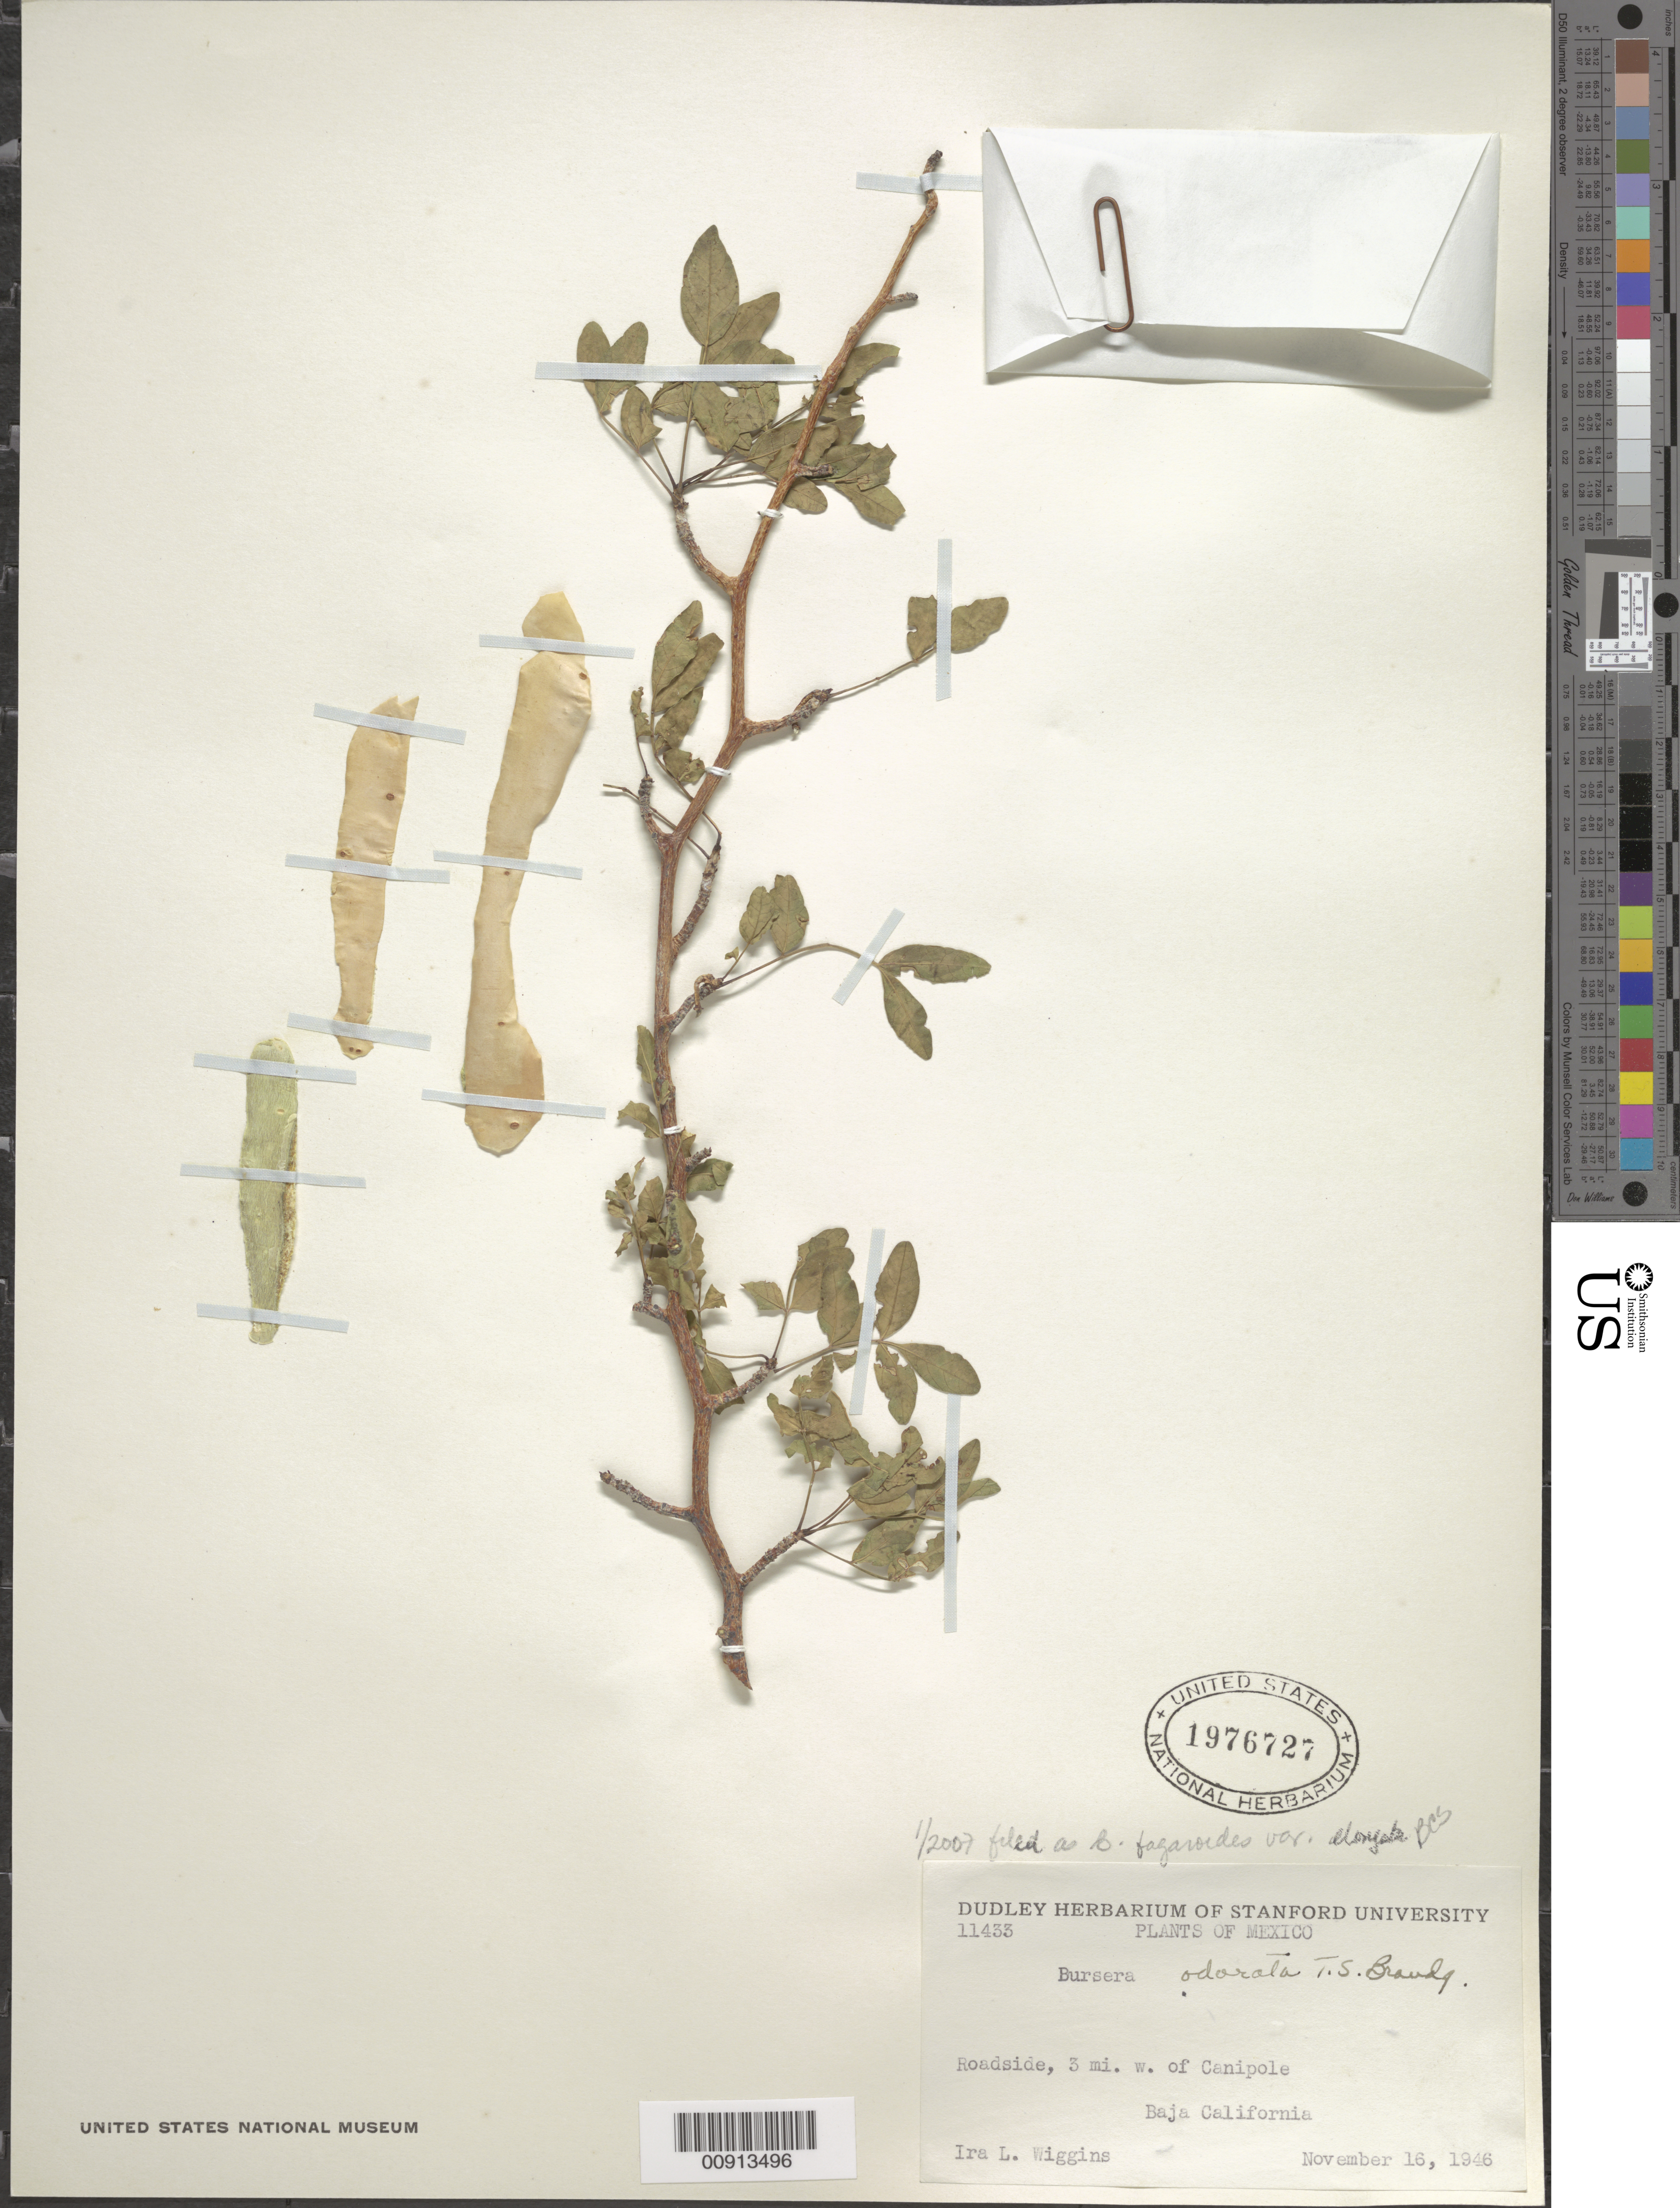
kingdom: Plantae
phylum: Tracheophyta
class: Magnoliopsida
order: Sapindales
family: Burseraceae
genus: Bursera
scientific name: Bursera fagaroides var. elongata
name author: (Kunth) Engl.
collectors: I. L. Wiggins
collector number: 11433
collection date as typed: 16 Nov 1946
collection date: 1946-11-16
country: Mexico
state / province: Baja California Sur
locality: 3 mi. W of Canipole, Baja California Sur.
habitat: Roadside.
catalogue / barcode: US 1976727